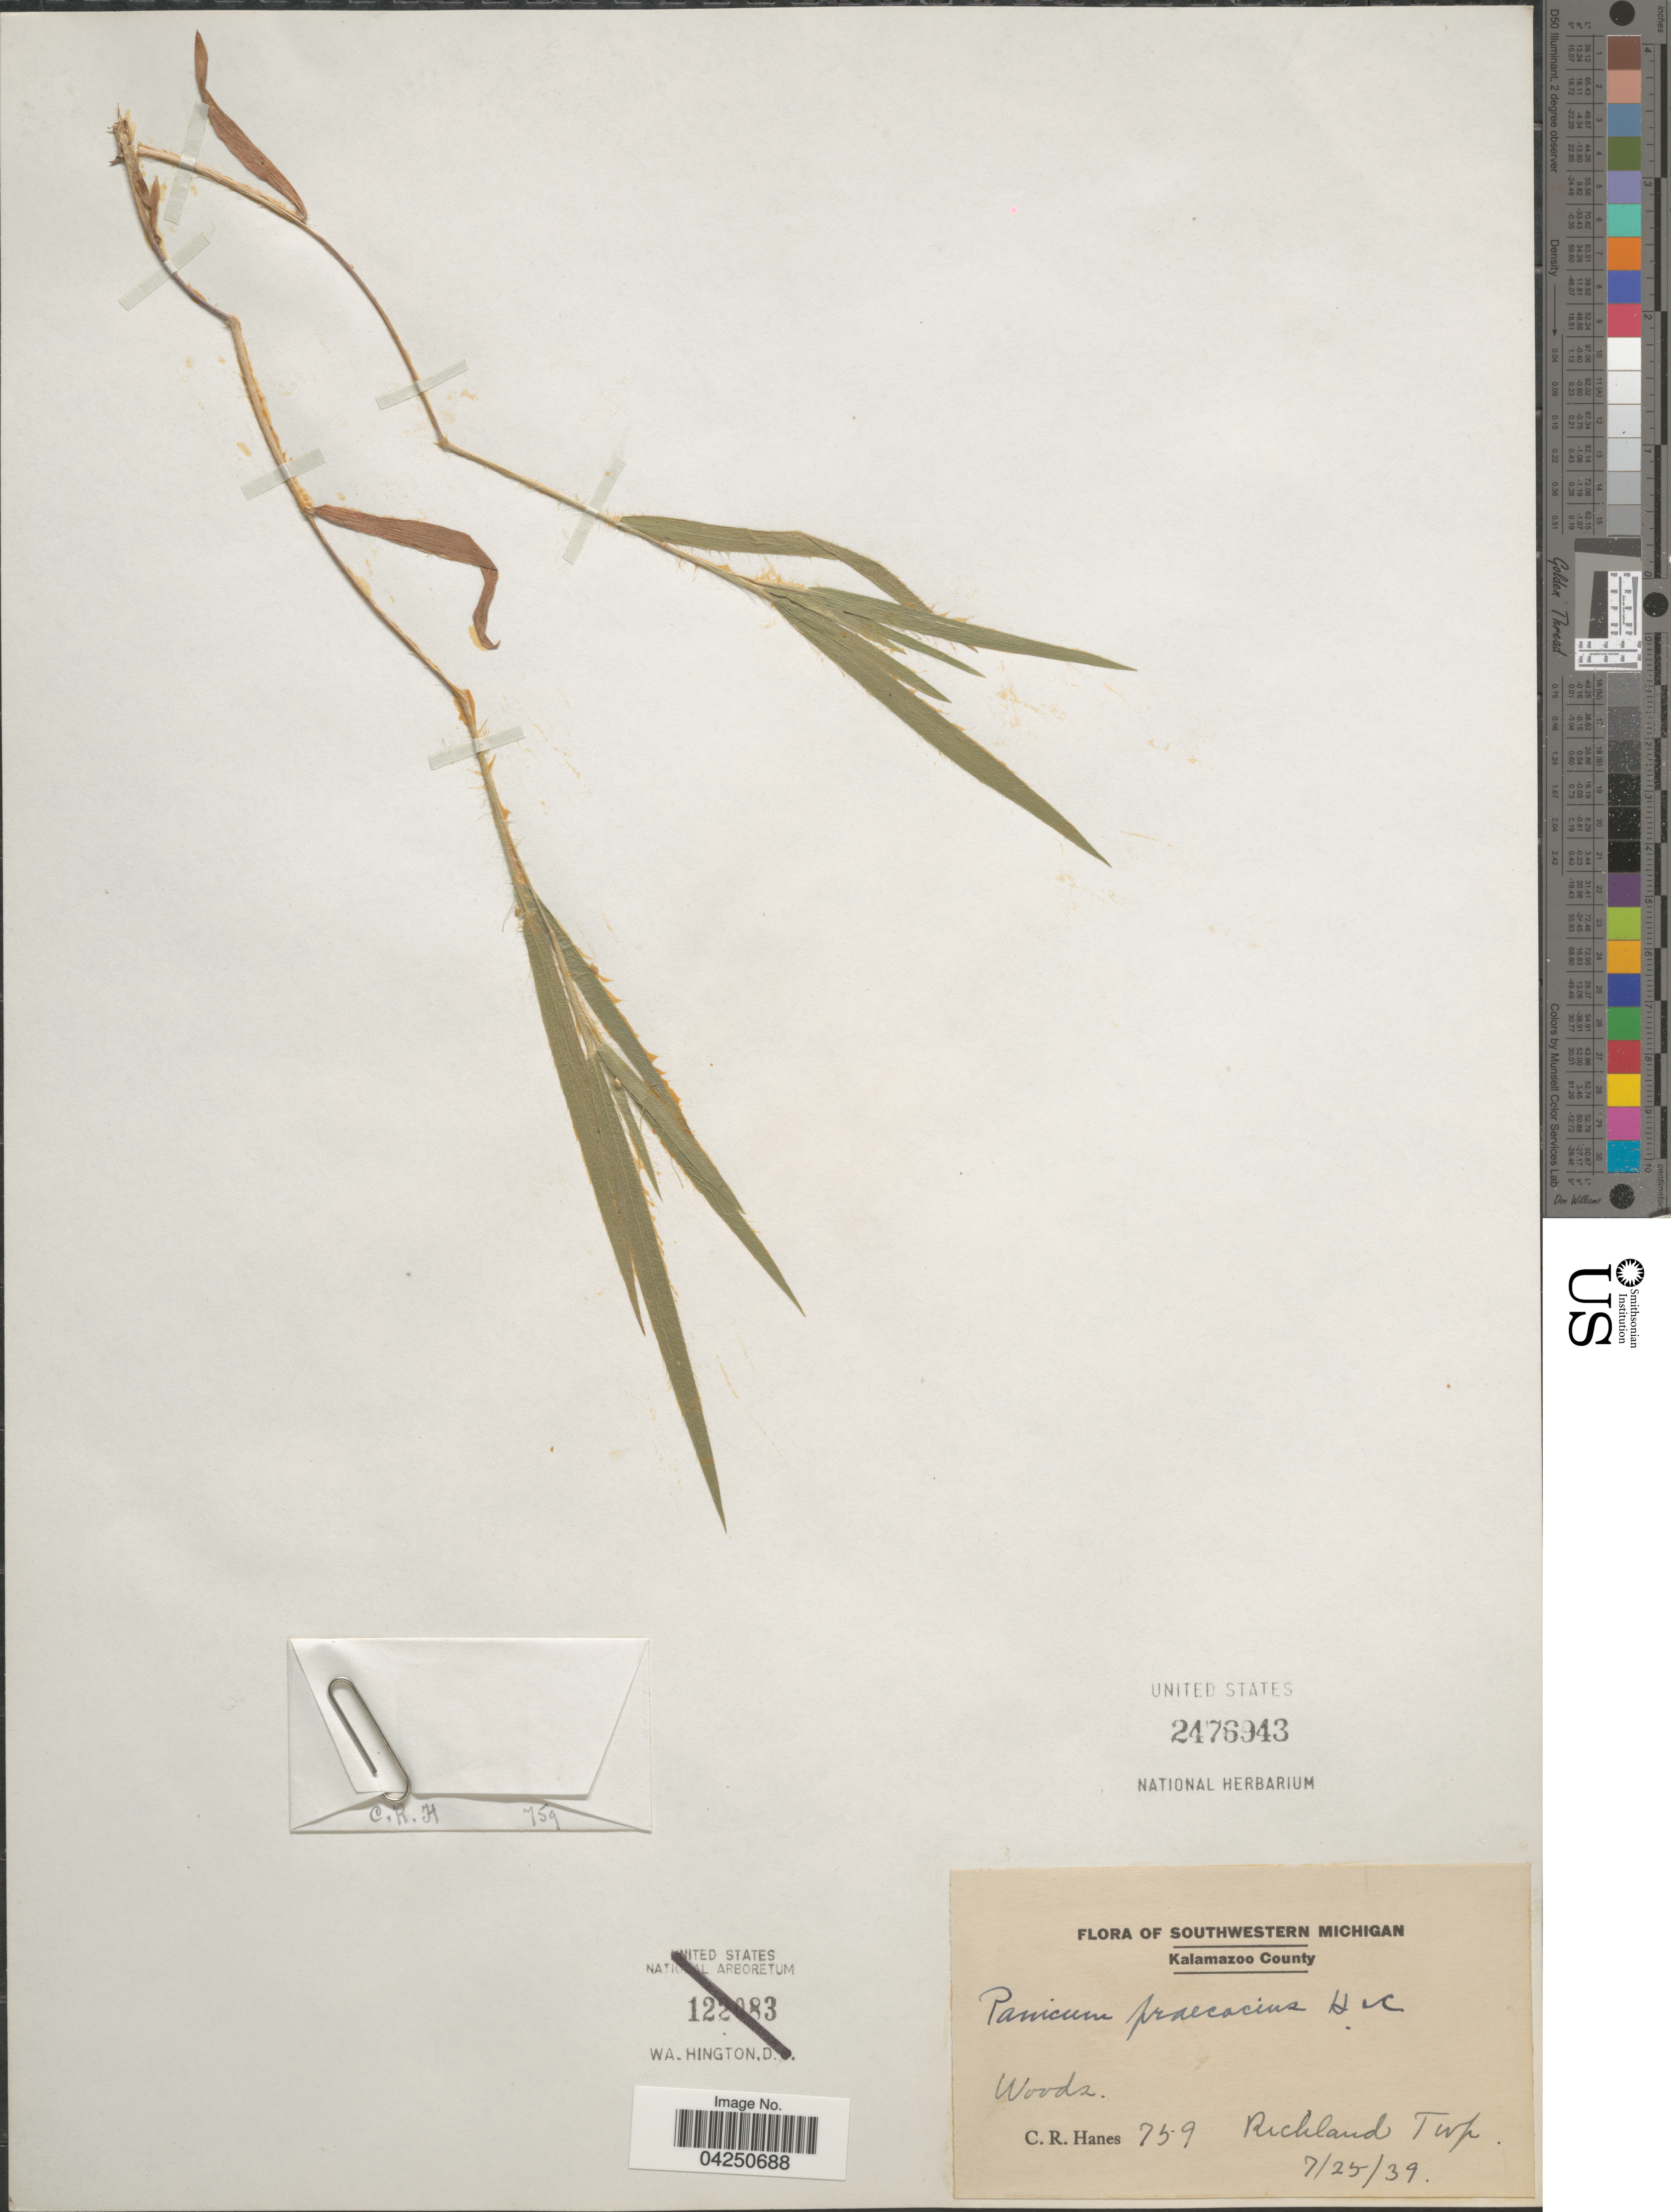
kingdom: Plantae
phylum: Tracheophyta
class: Liliopsida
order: Poales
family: Poaceae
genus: Dichanthelium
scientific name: Dichanthelium acuminatum var. acuminatum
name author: (Sw.) Gould & C.A. Clark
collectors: C. Hanes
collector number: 759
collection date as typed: Transcribed d/m/y: 25/7/39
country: United States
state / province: Michigan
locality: Southwestern Michigan. Kalamazoo County. Woods. Richland Twp.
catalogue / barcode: US 2476943